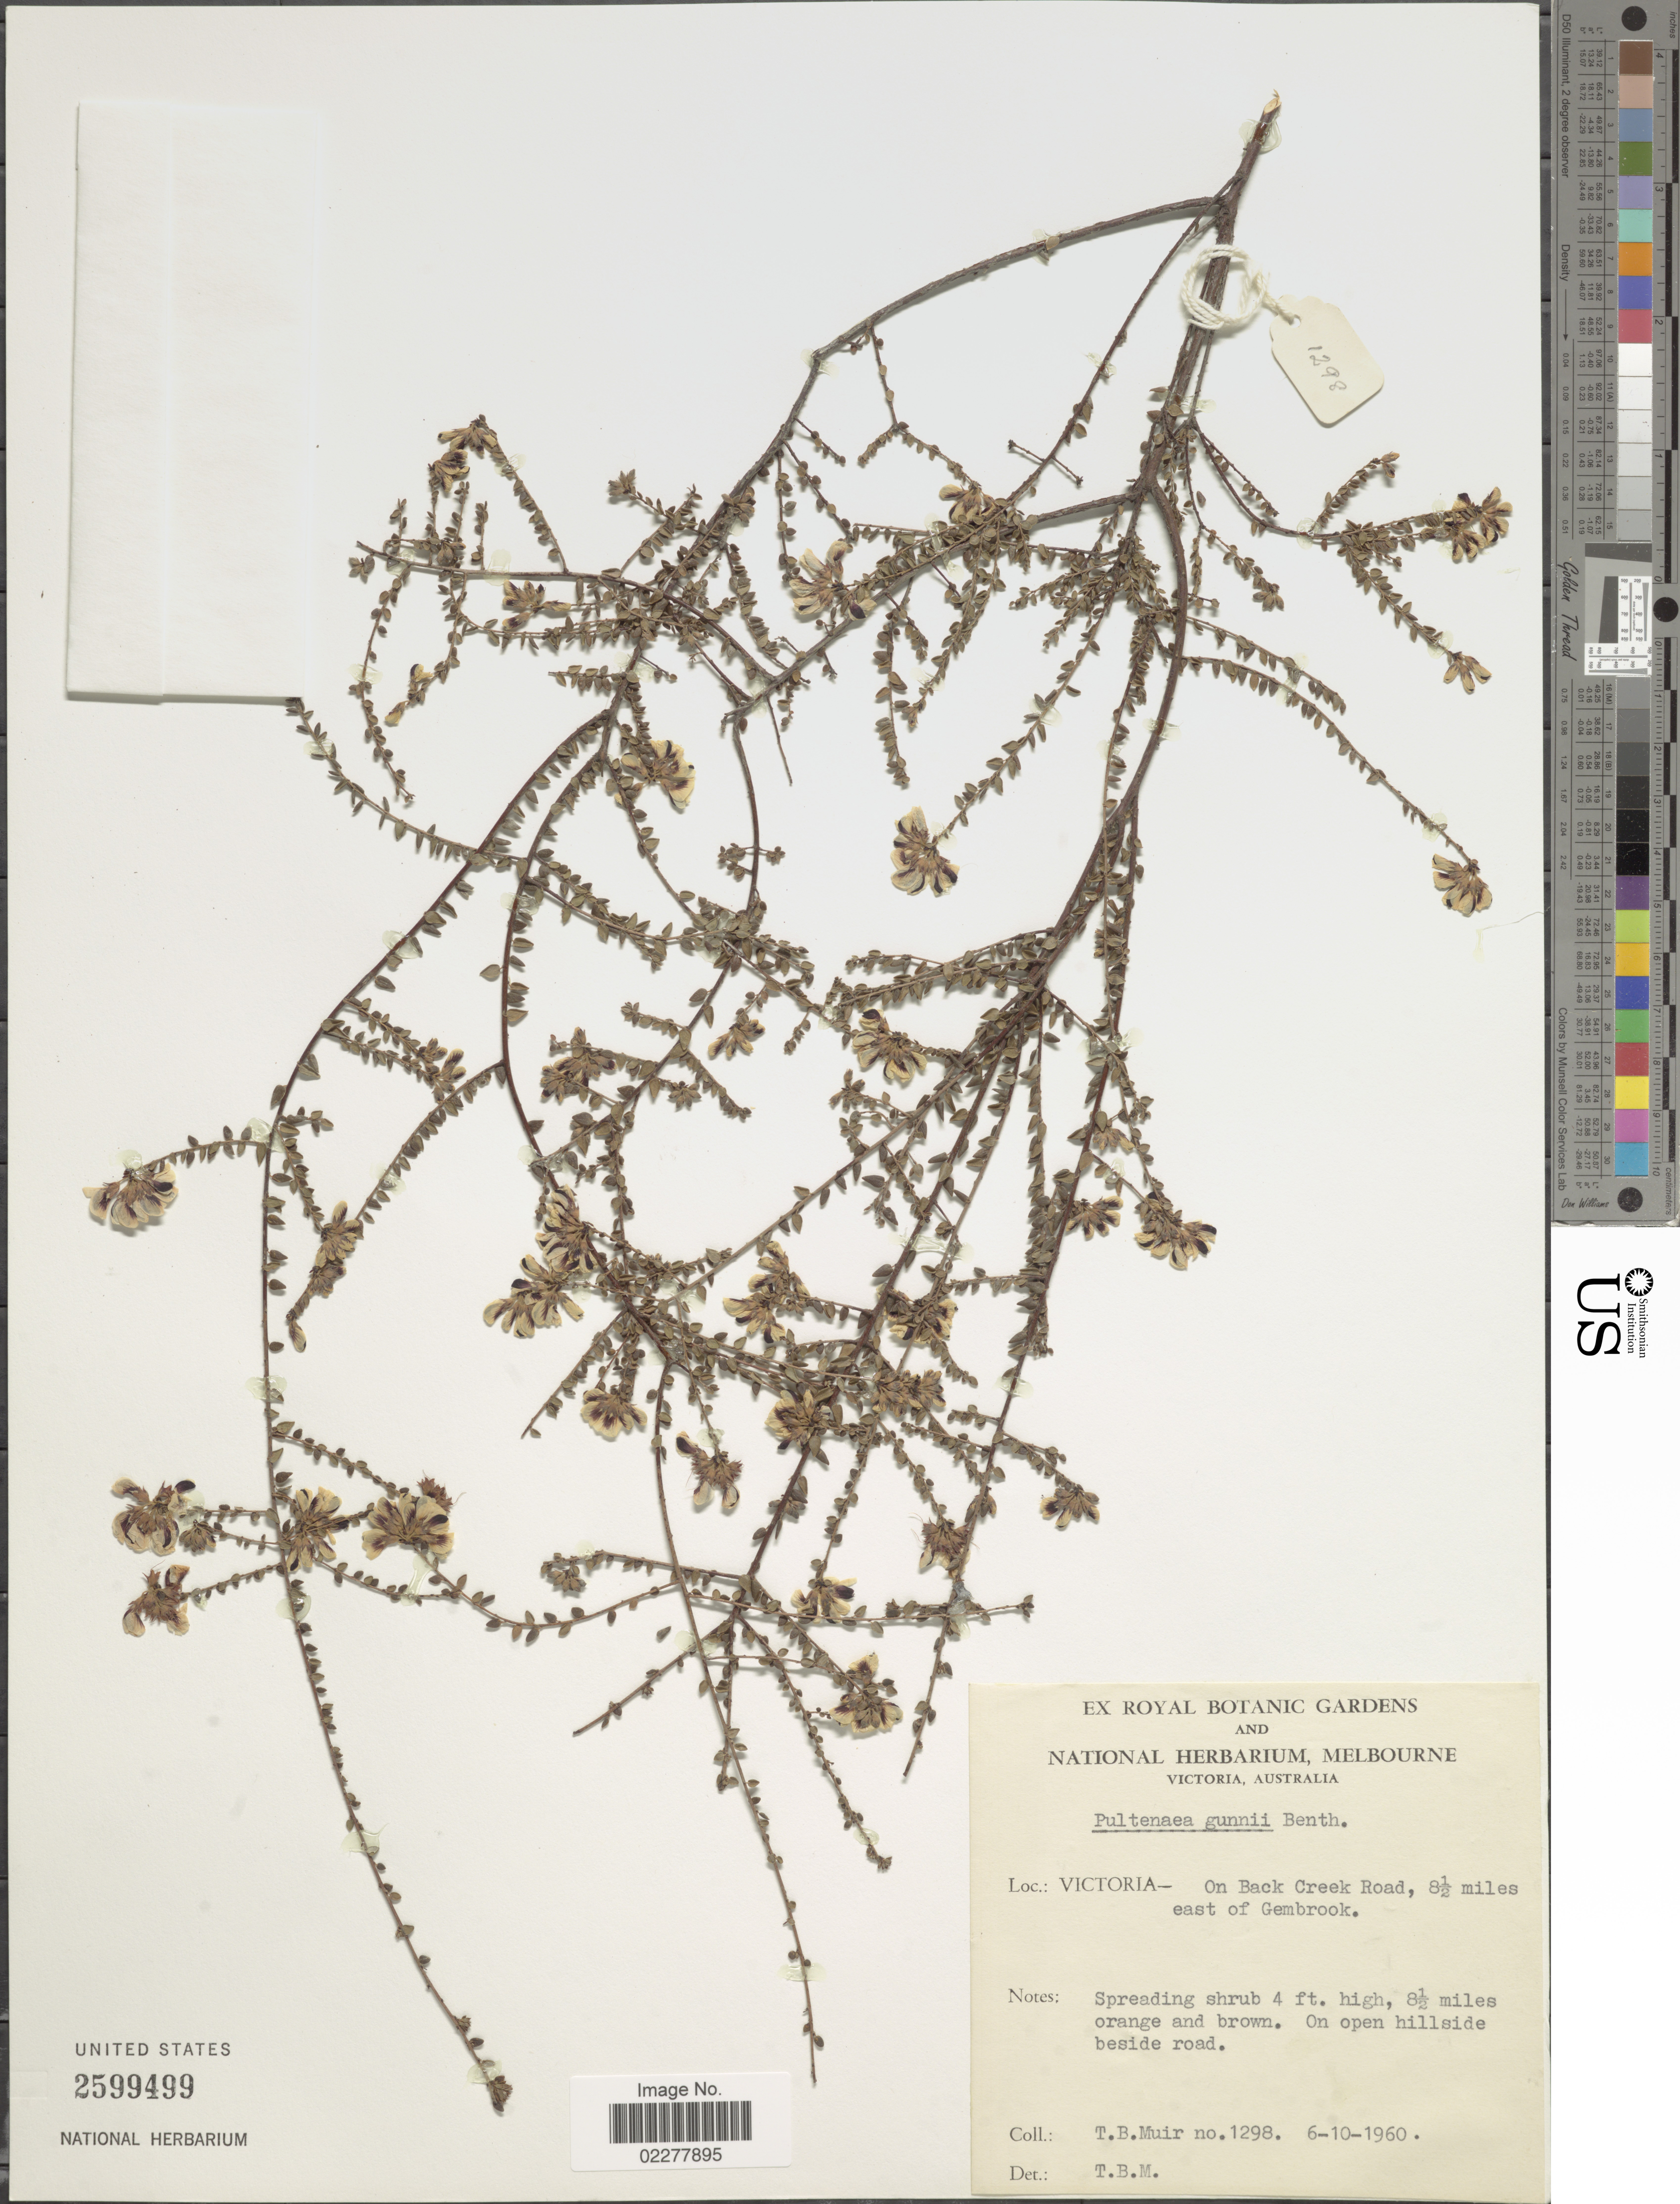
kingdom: Plantae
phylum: Tracheophyta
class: Magnoliopsida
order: Fabales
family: Fabaceae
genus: Pultenaea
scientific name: Pultenaea gunnii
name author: Benth.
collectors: T. Muir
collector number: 1298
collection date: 1960-10-06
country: Australia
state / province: Victoria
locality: Victoria - on Back Creek Road, 8 1/2 miles east of Gembrook.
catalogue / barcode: US 2599499